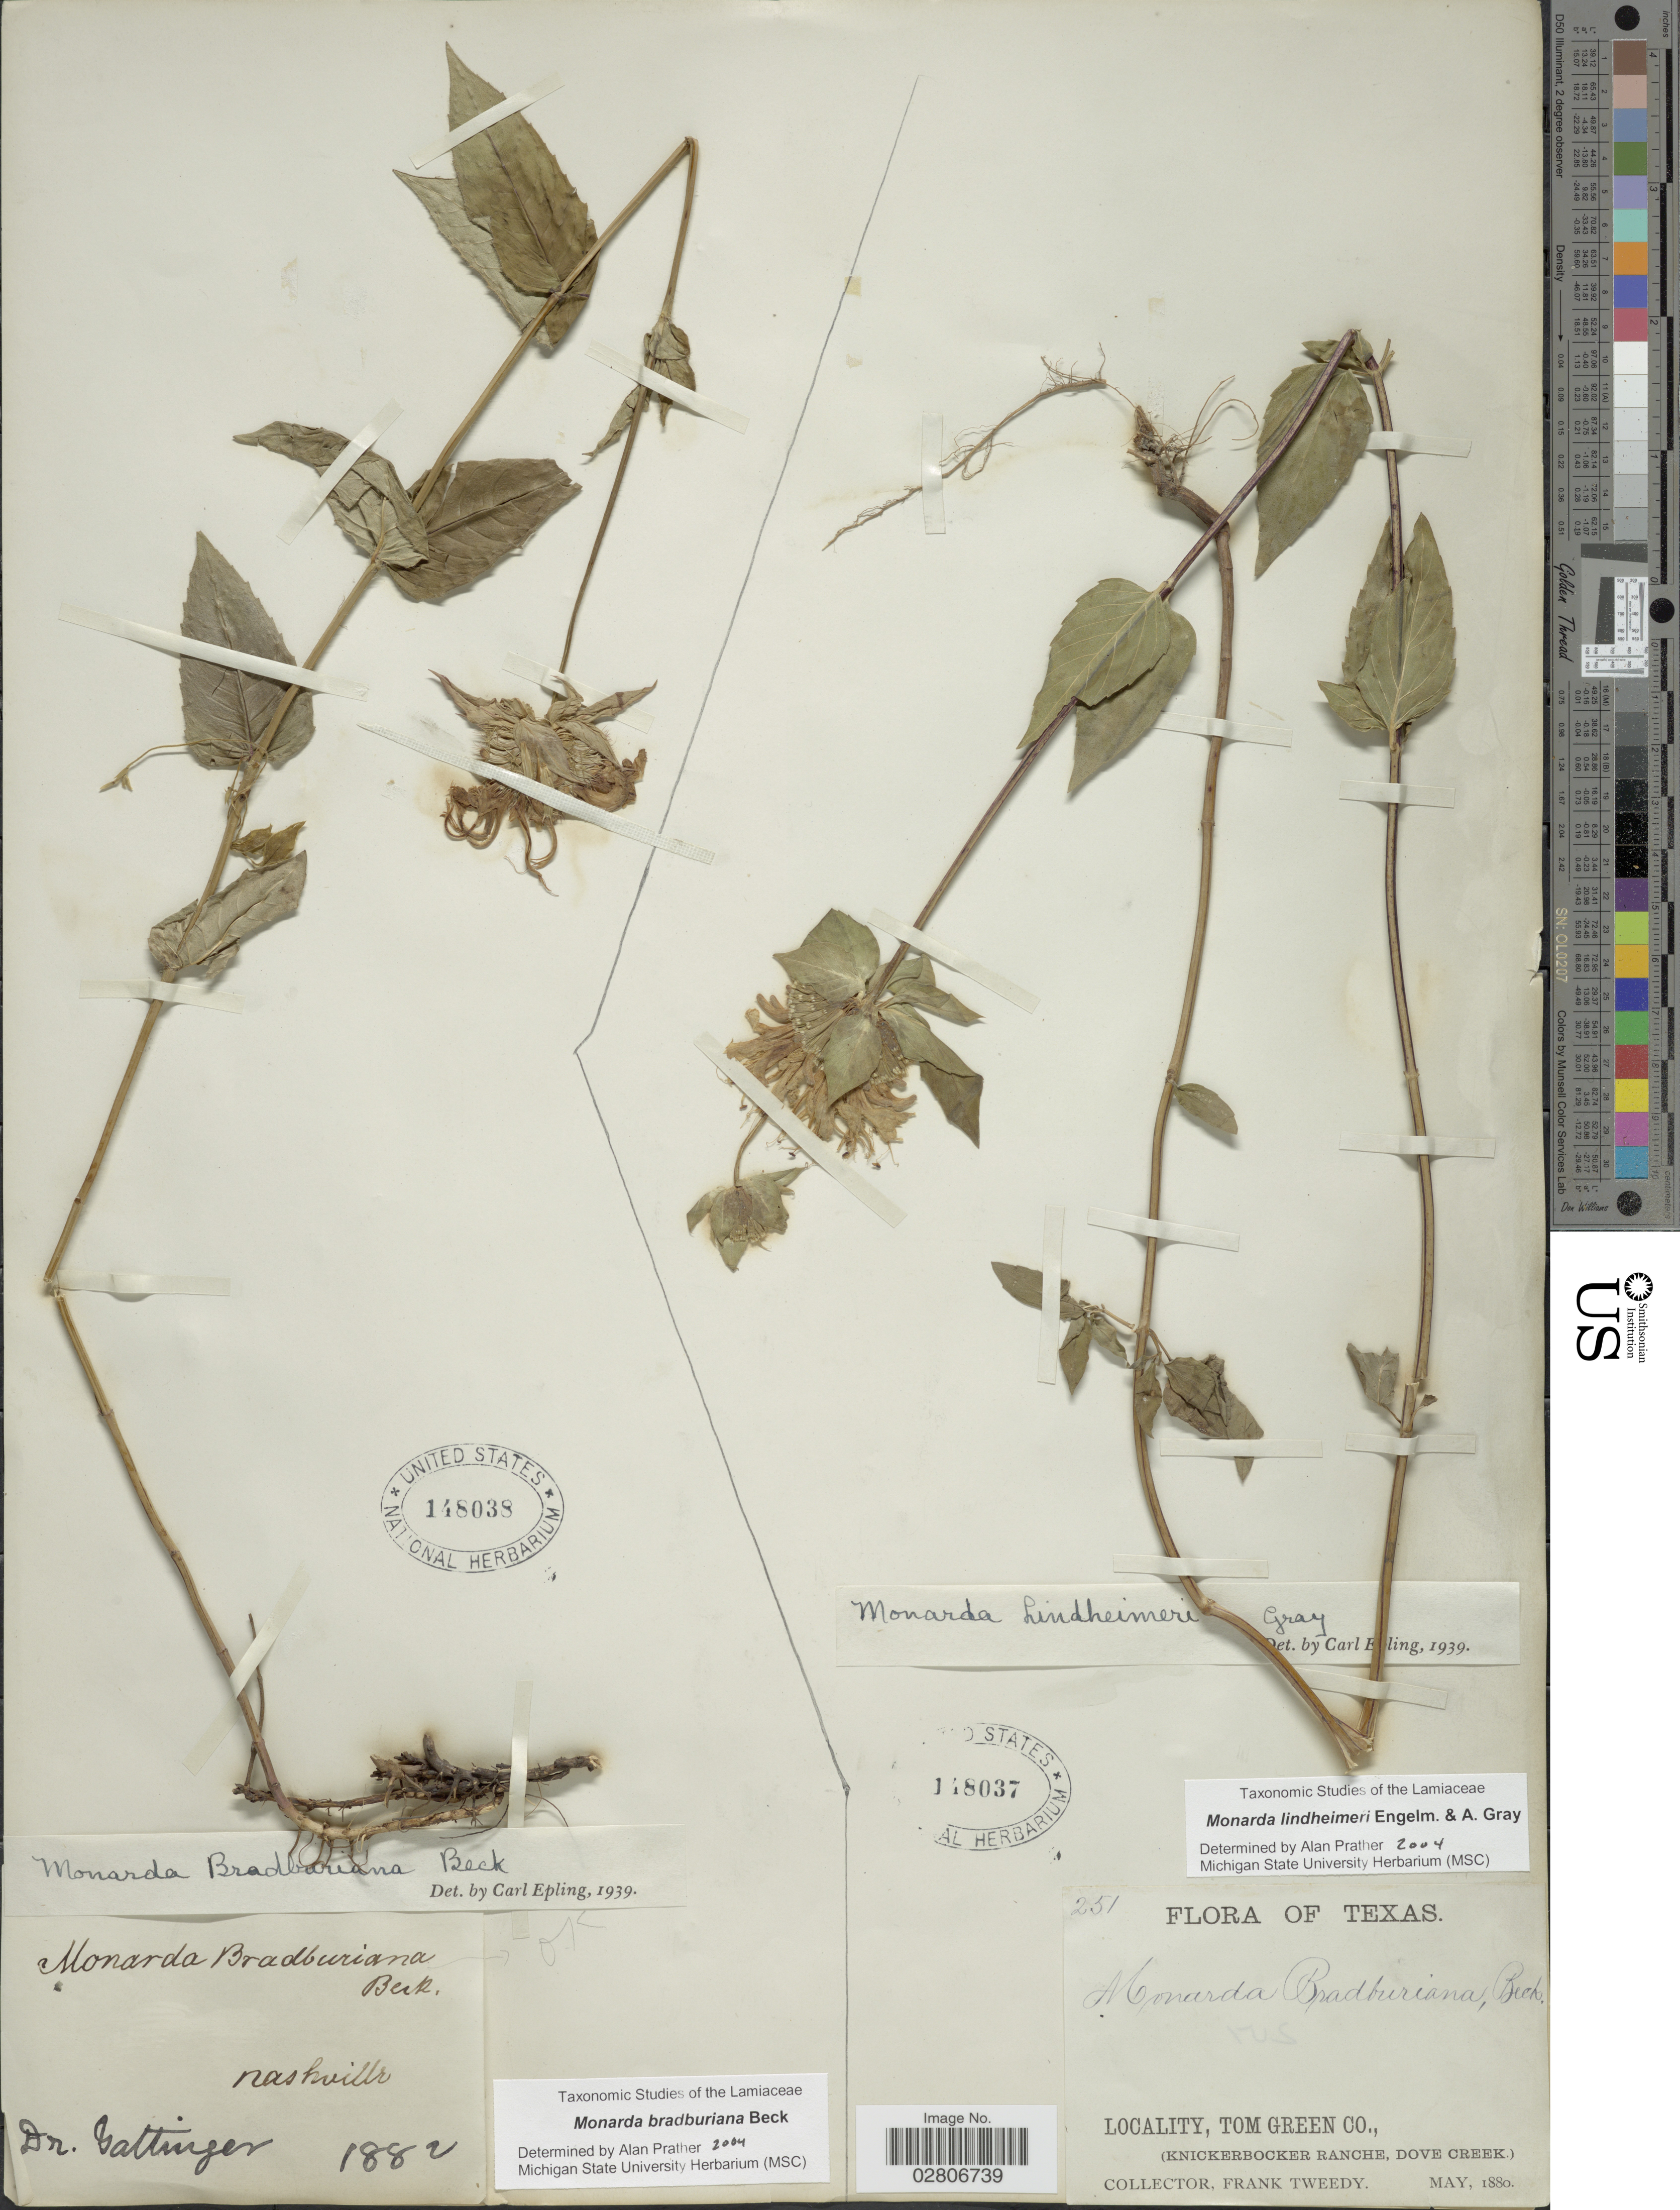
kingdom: Plantae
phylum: Tracheophyta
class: Magnoliopsida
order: Lamiales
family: Lamiaceae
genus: Monarda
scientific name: Monarda bradburiana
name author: L.C. Beck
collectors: F. Tweedy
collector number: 251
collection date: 1880-05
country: United States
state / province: Texas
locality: Tom Green Co., (Knickerbocker Ranche, Dove Creek).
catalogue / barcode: US 148037